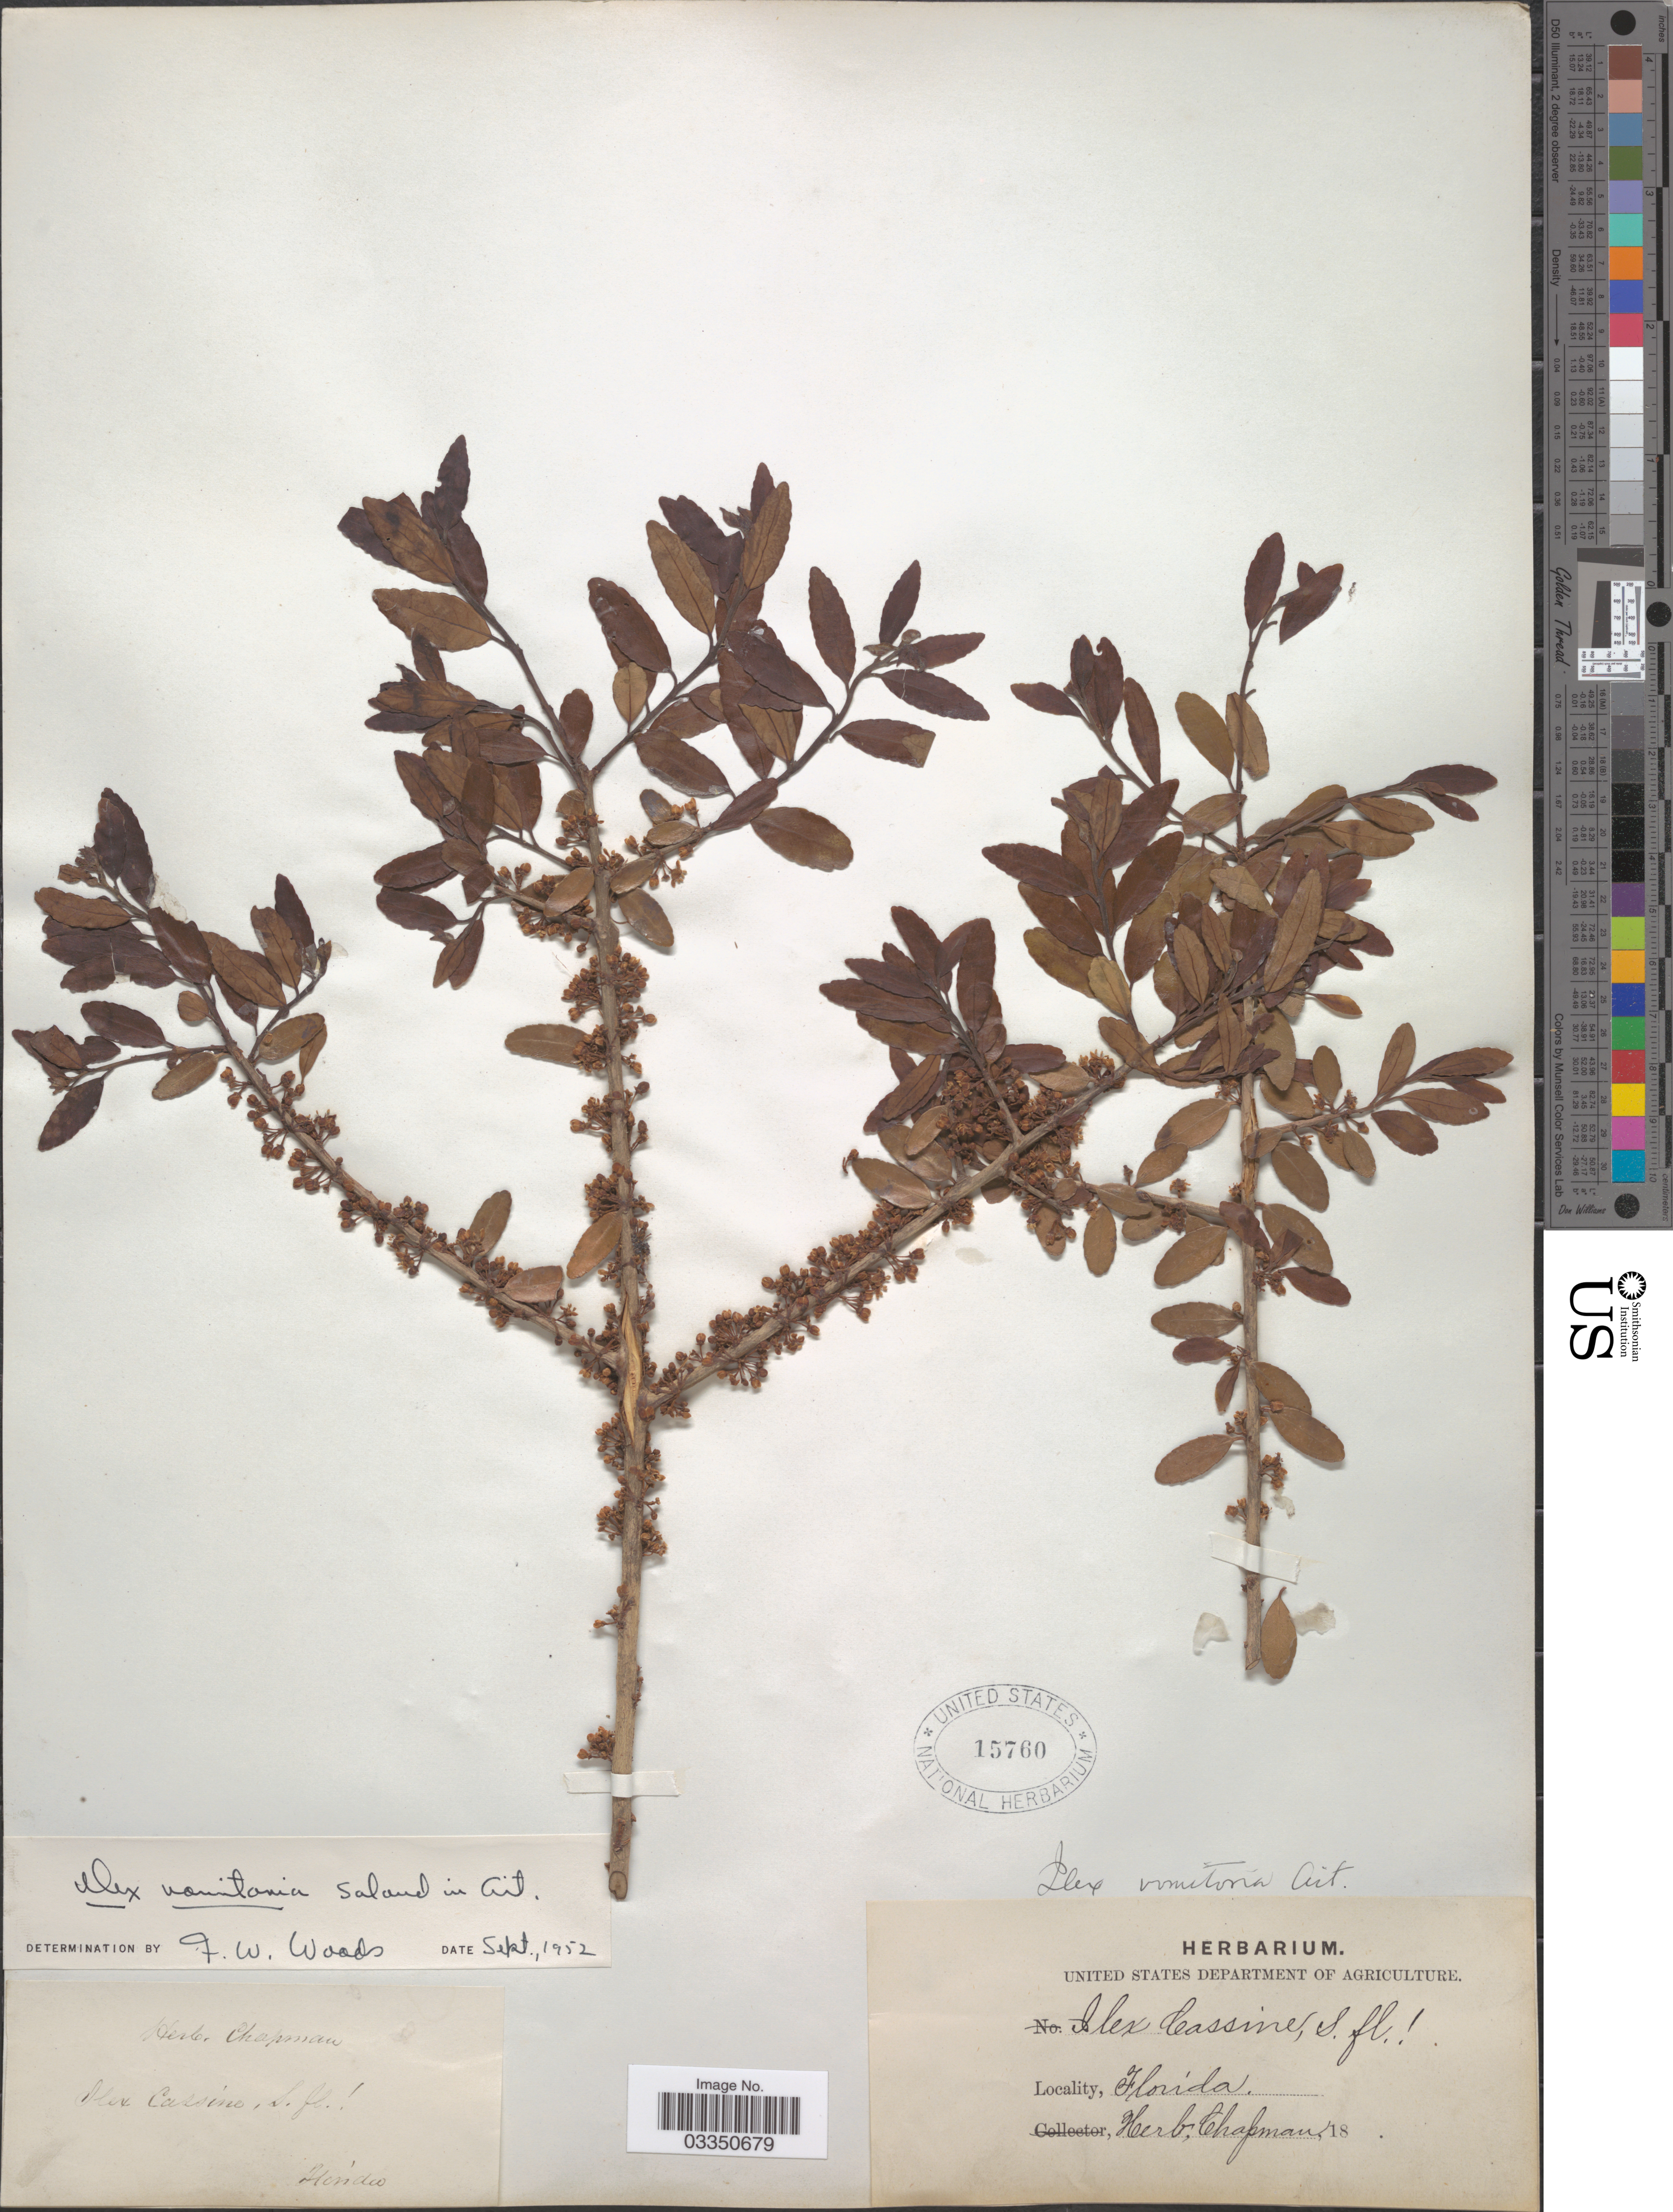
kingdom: Plantae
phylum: Tracheophyta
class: Magnoliopsida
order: Aquifoliales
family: Aquifoliaceae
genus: Ilex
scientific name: Ilex vomitoria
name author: Aiton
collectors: ex herb. Chapman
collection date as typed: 18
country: United States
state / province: Florida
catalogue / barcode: US 15760